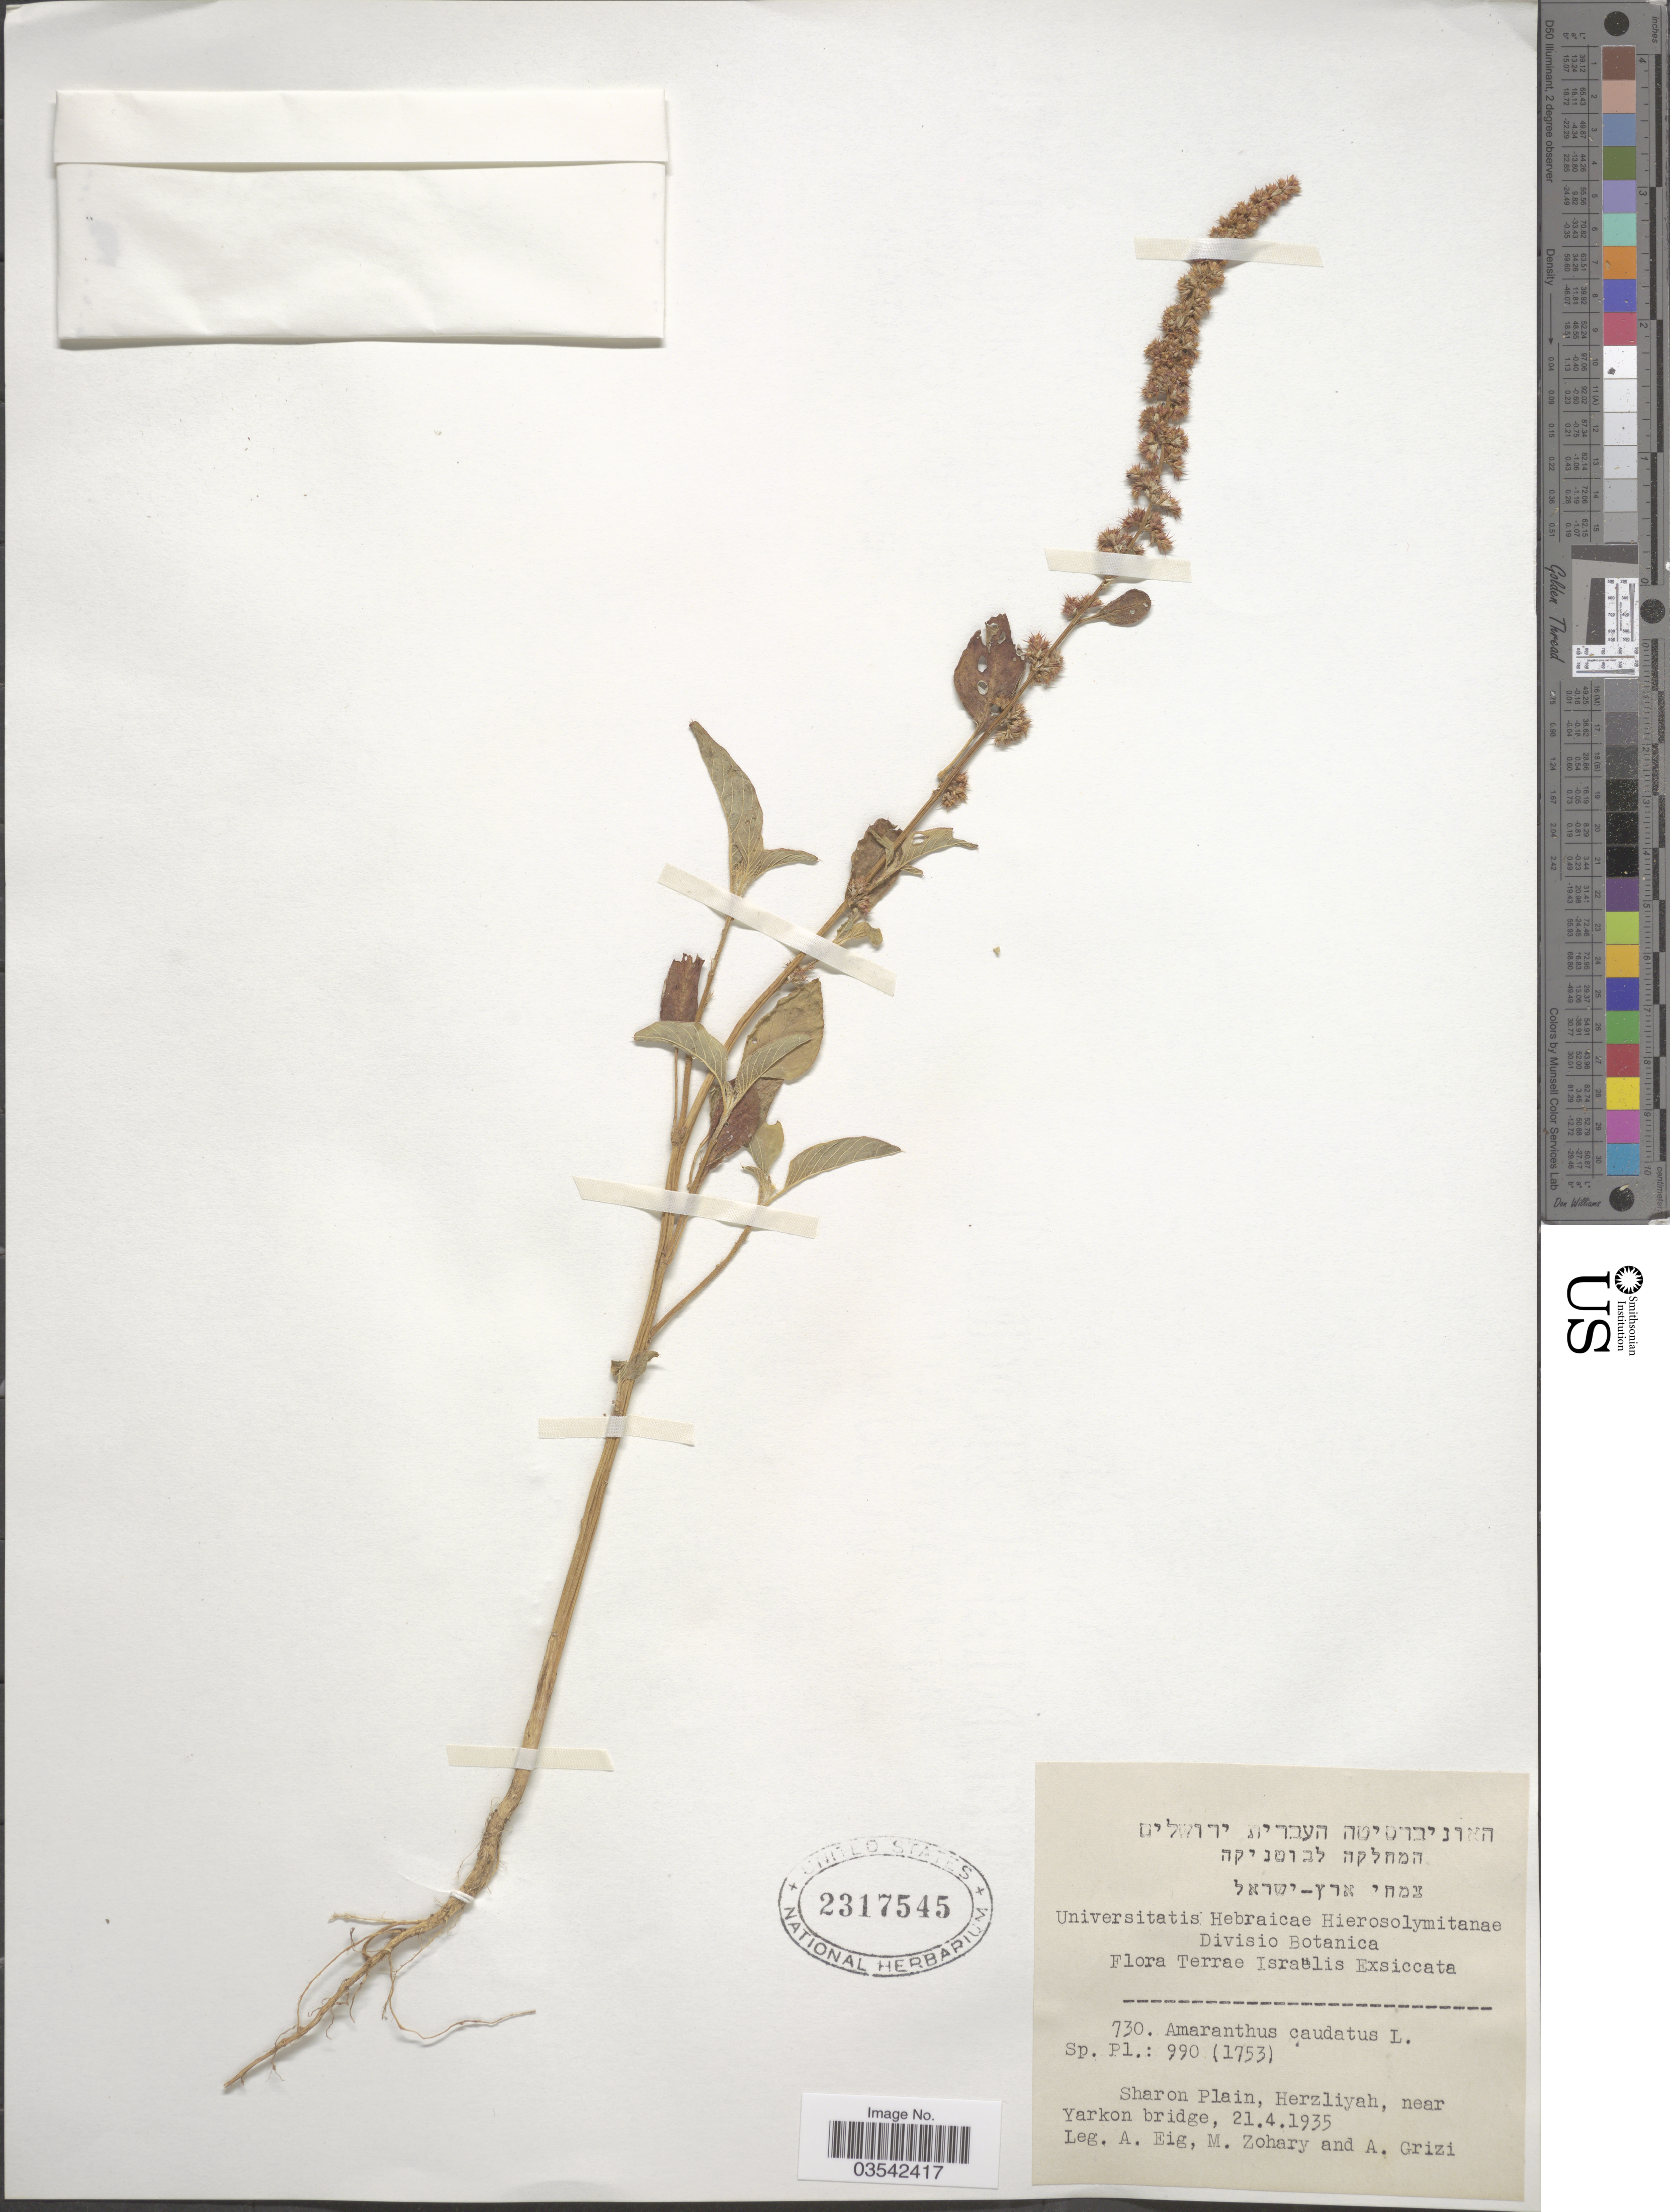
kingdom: Plantae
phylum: Tracheophyta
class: Magnoliopsida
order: Caryophyllales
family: Amaranthaceae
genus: Amaranthus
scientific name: Amaranthus caudatus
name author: L.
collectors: A. Eig, M. Zohary & A. Grizi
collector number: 730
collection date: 1935-04-21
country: Israel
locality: Terrae Israëlis. Sharon Plain, Herzliyah, near Yarkon bridge.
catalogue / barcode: US 2317545